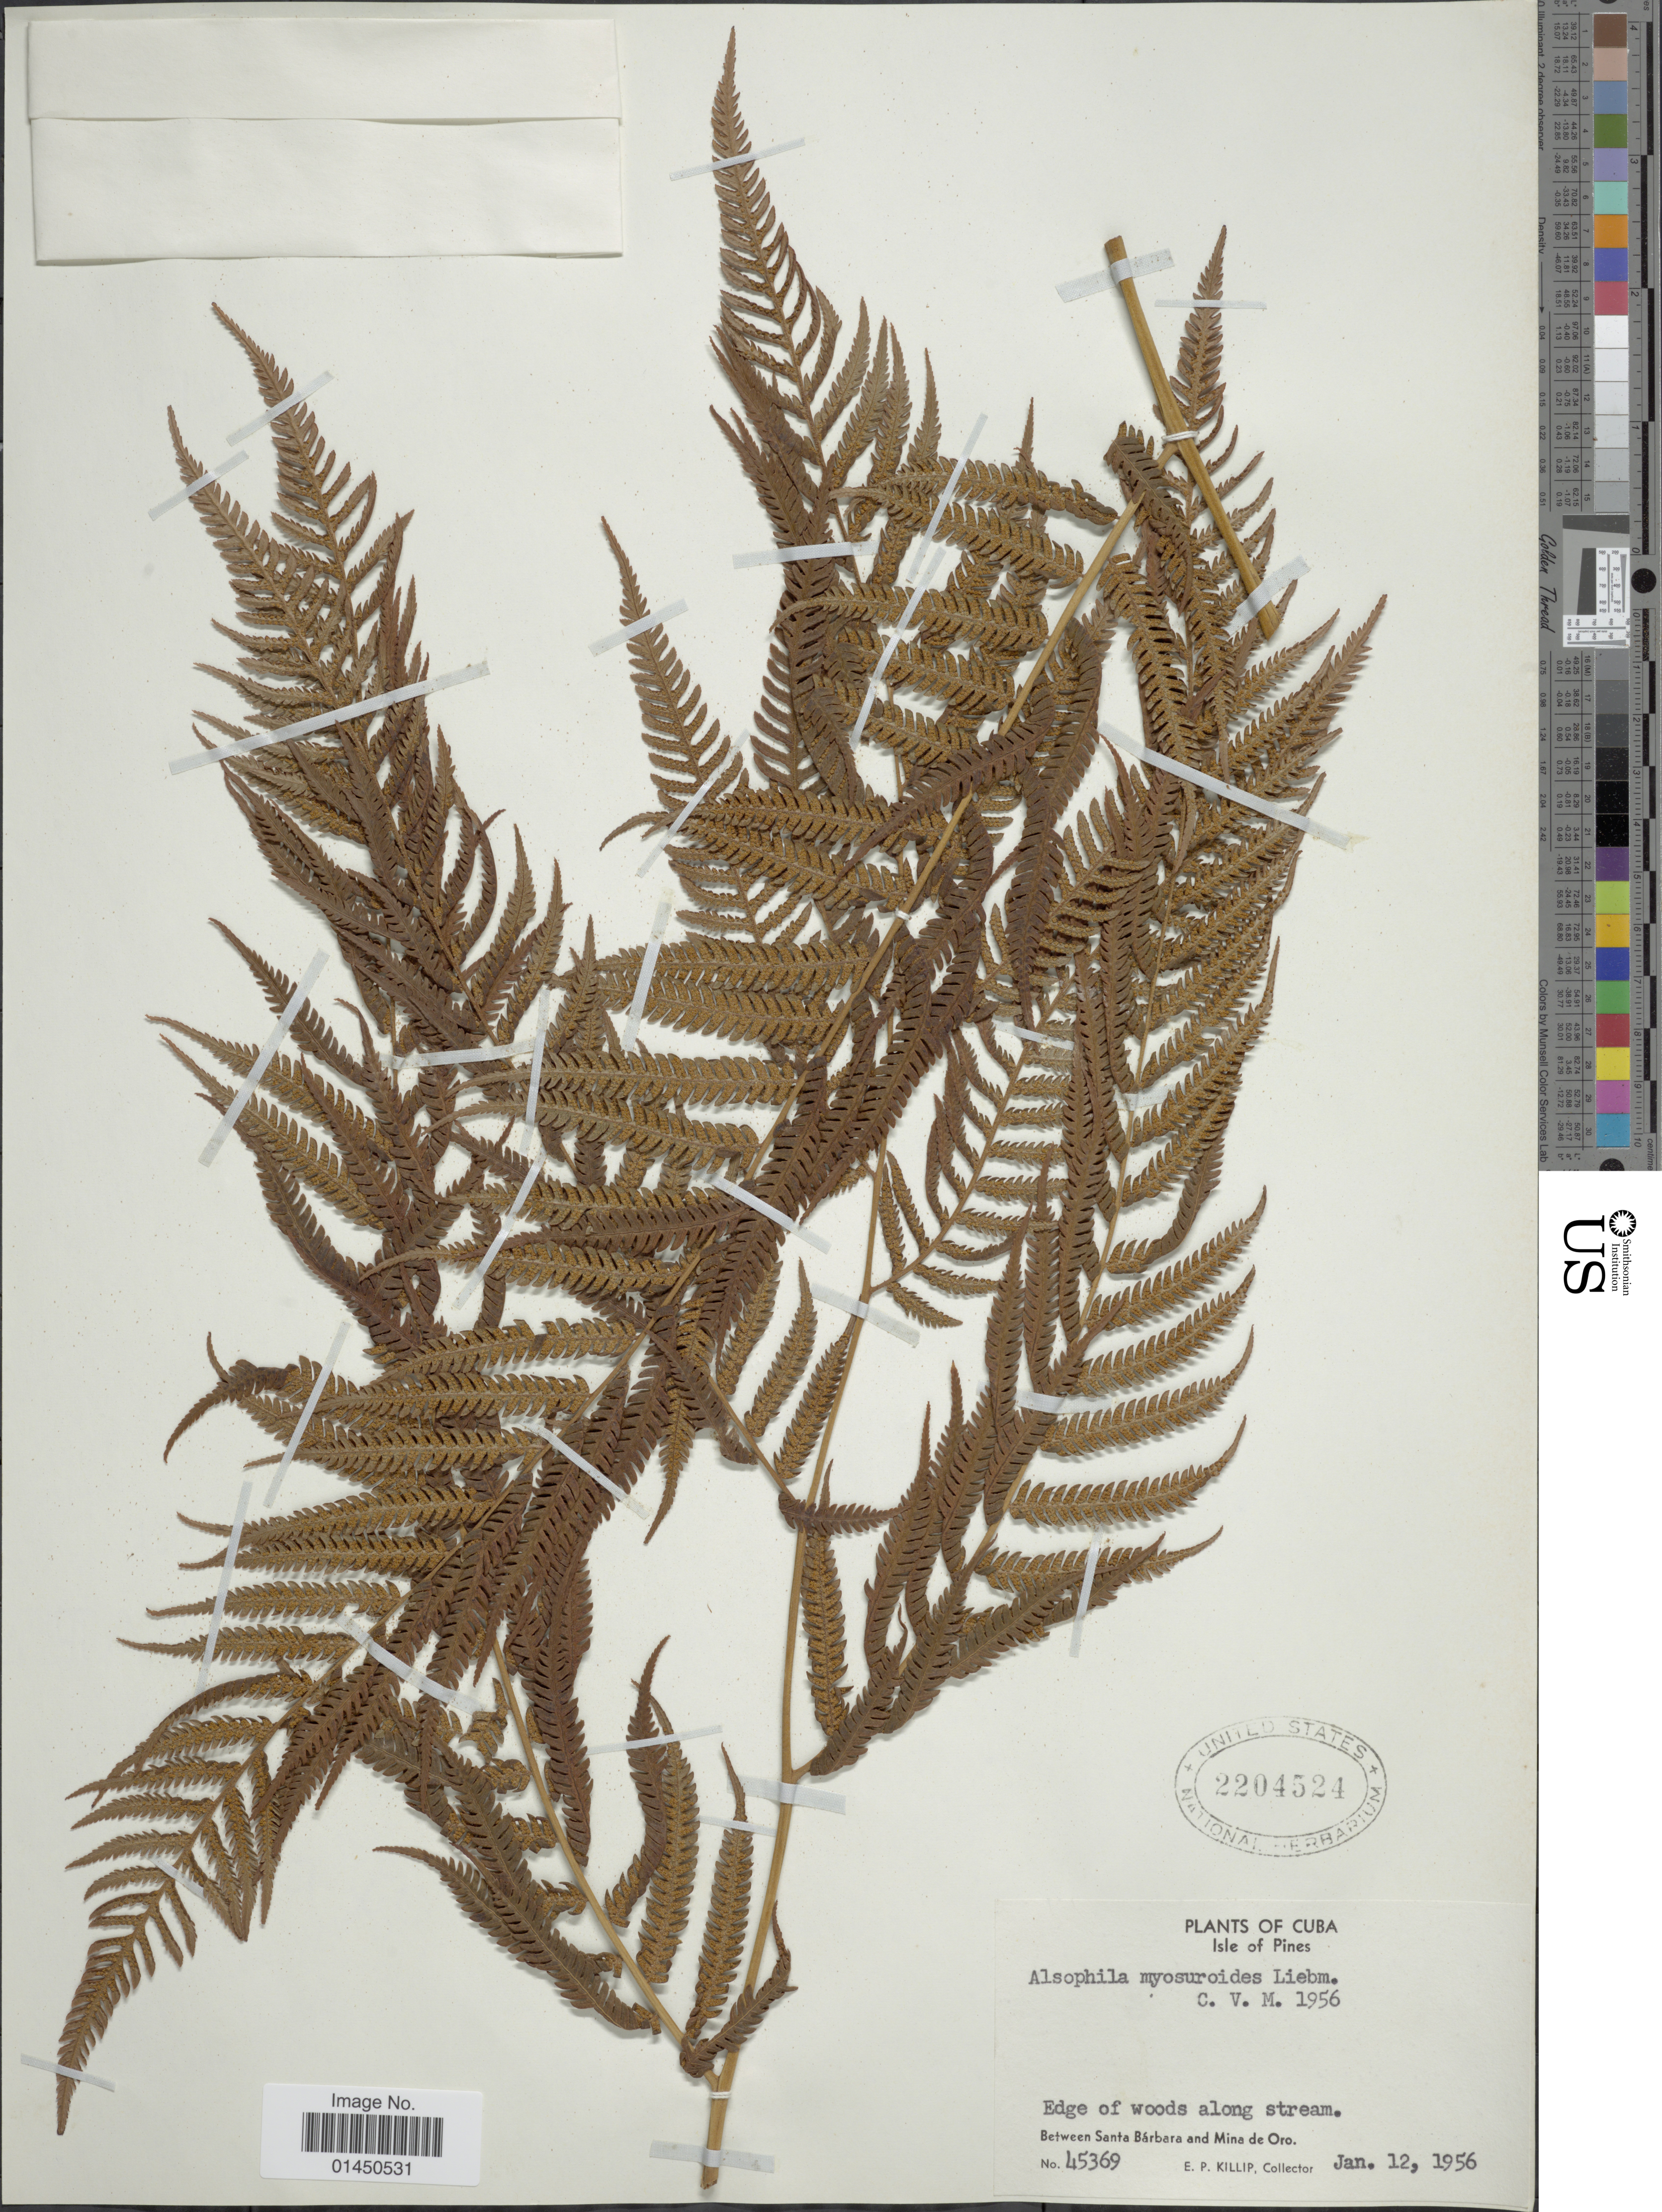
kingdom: Plantae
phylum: Tracheophyta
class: Polypodiopsida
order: Cyatheales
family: Cyatheaceae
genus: Cyathea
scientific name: Cyathea myosuriodes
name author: (Liebm.) Domin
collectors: E. P. Killip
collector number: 45369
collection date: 1956-01-12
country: Cuba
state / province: Isla de la Juventud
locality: Isle of Pines, edge of woods along stream, between Santa Barbara and Mina de Oro.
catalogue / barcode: US 2204524